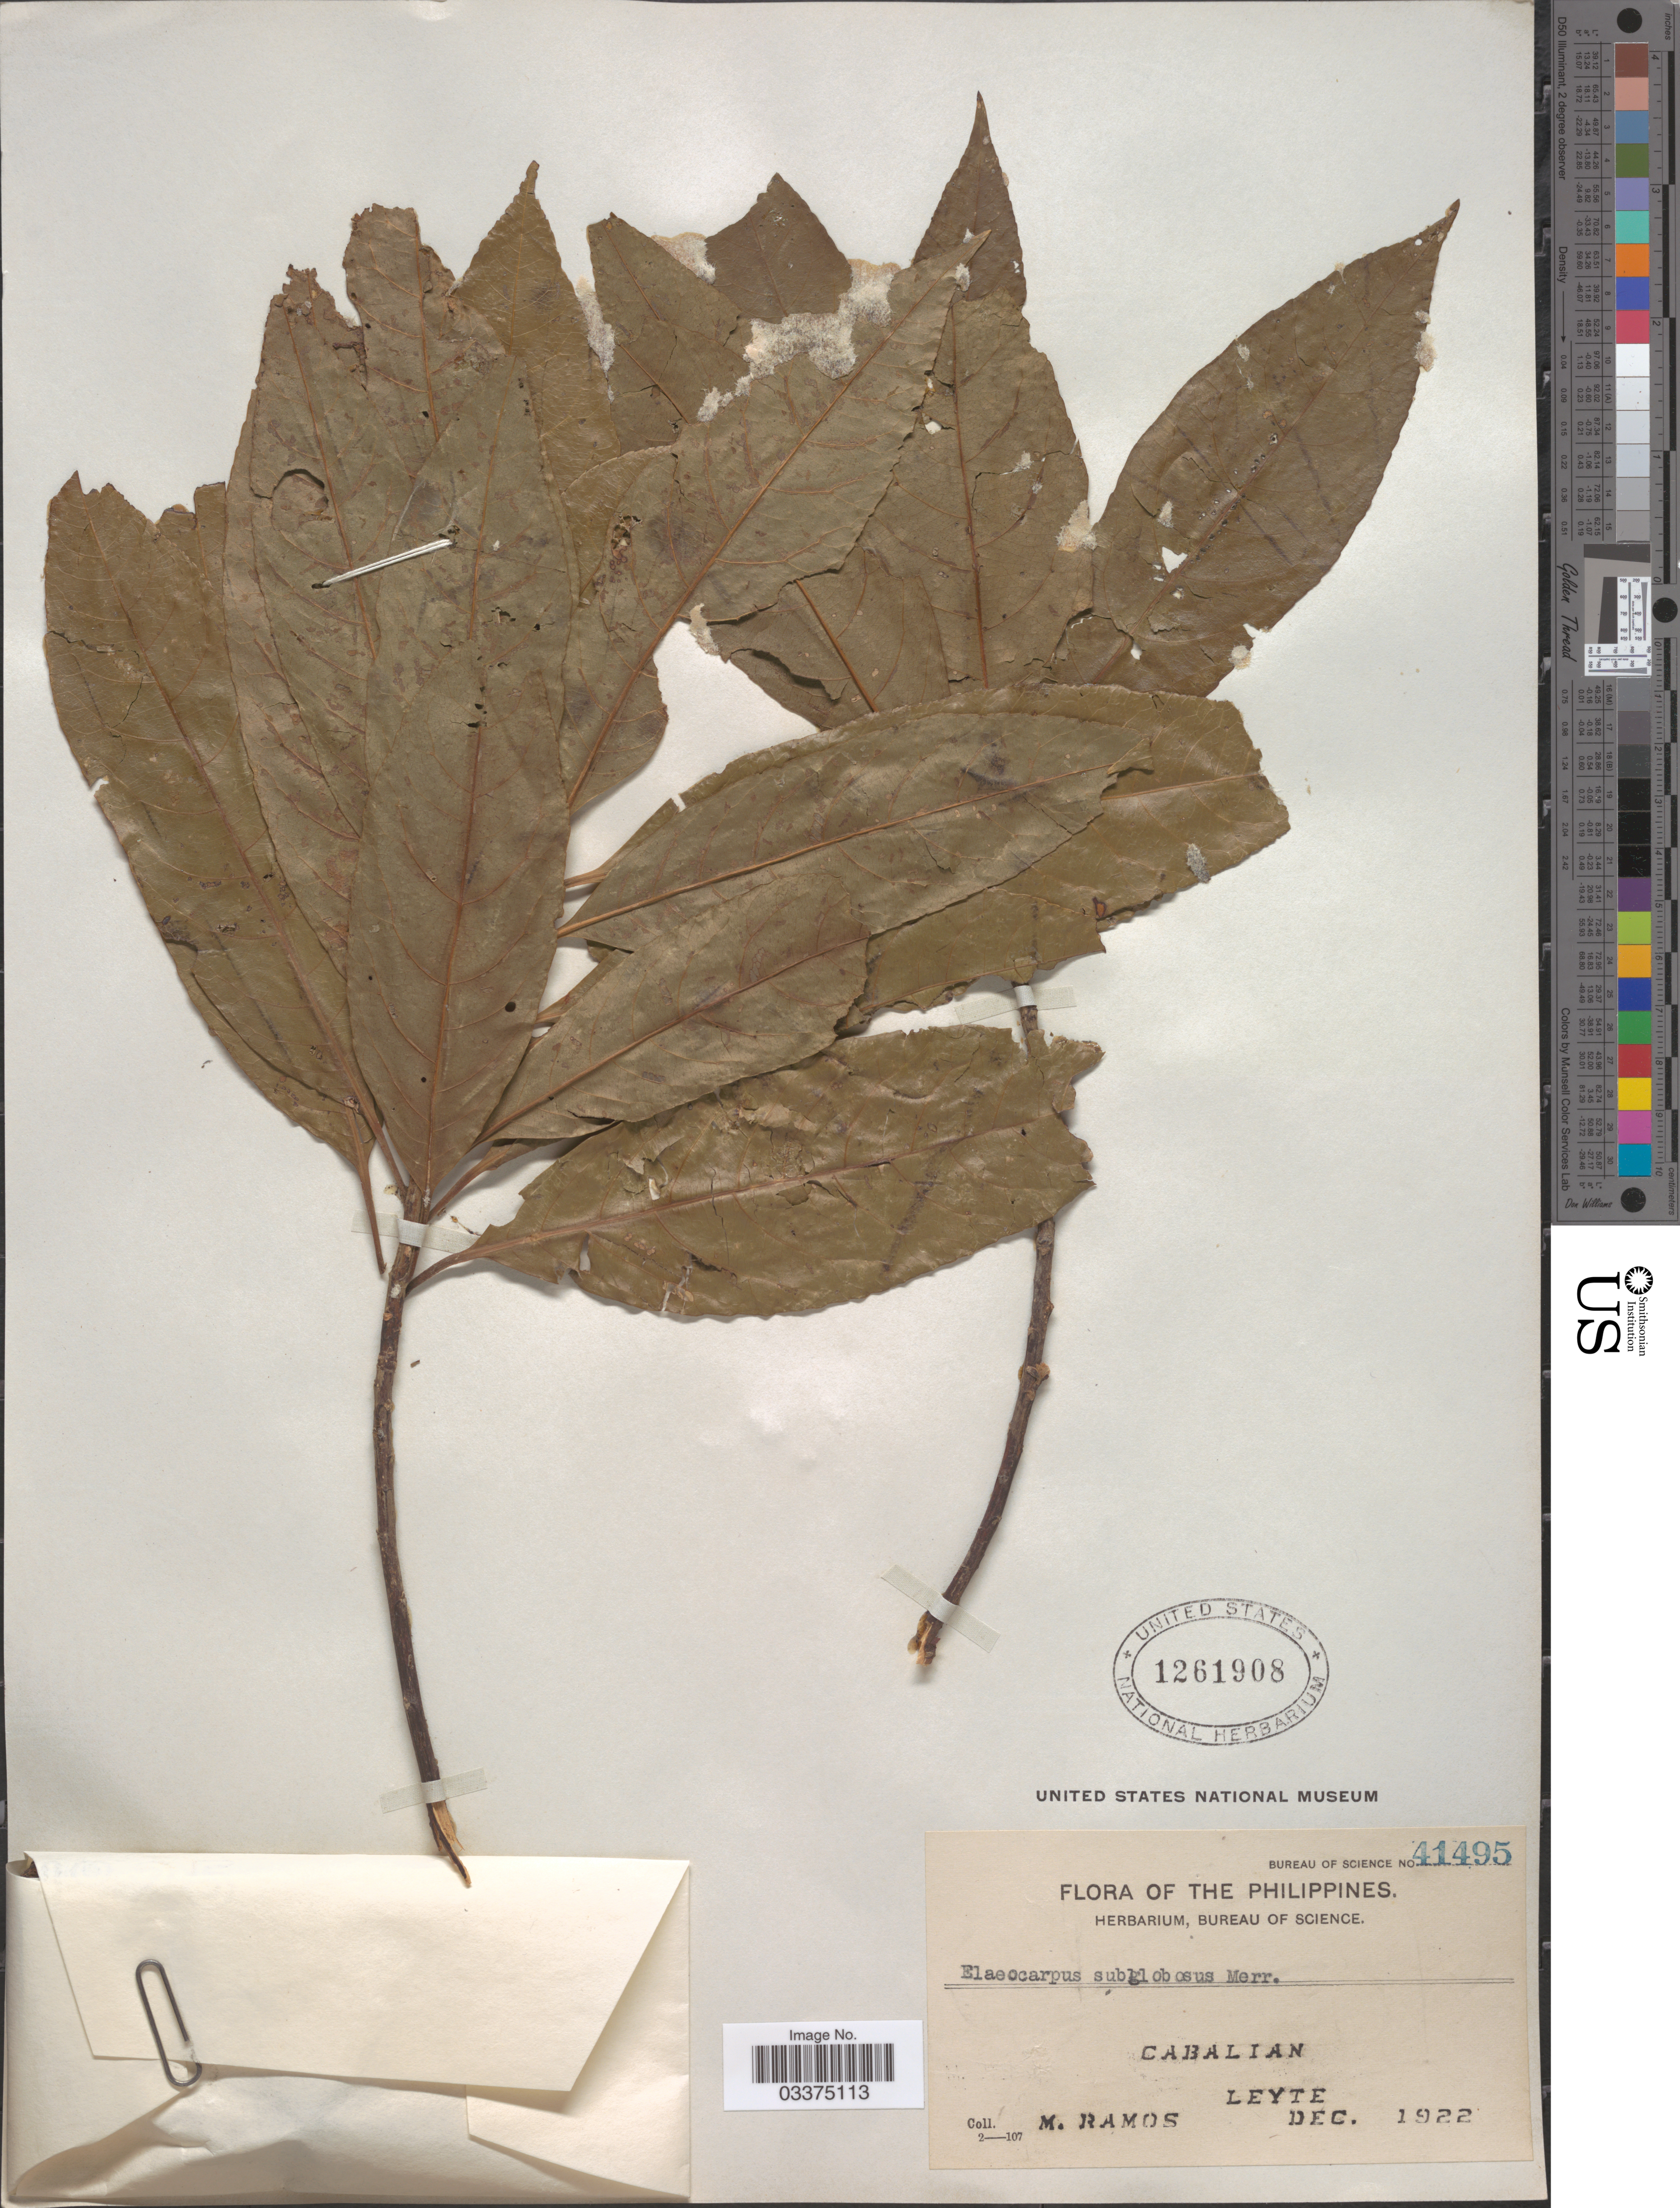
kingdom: Plantae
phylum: Tracheophyta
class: Magnoliopsida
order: Oxalidales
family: Elaeocarpaceae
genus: Elaeocarpus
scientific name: Elaeocarpus sphaericus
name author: (Gaertn.) K. Schum.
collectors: M. Ramos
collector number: Bureau of Science 41495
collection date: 1922-12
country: Philippines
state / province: Eastern Visayas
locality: Cabalian. Leyte.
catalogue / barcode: US 1261908